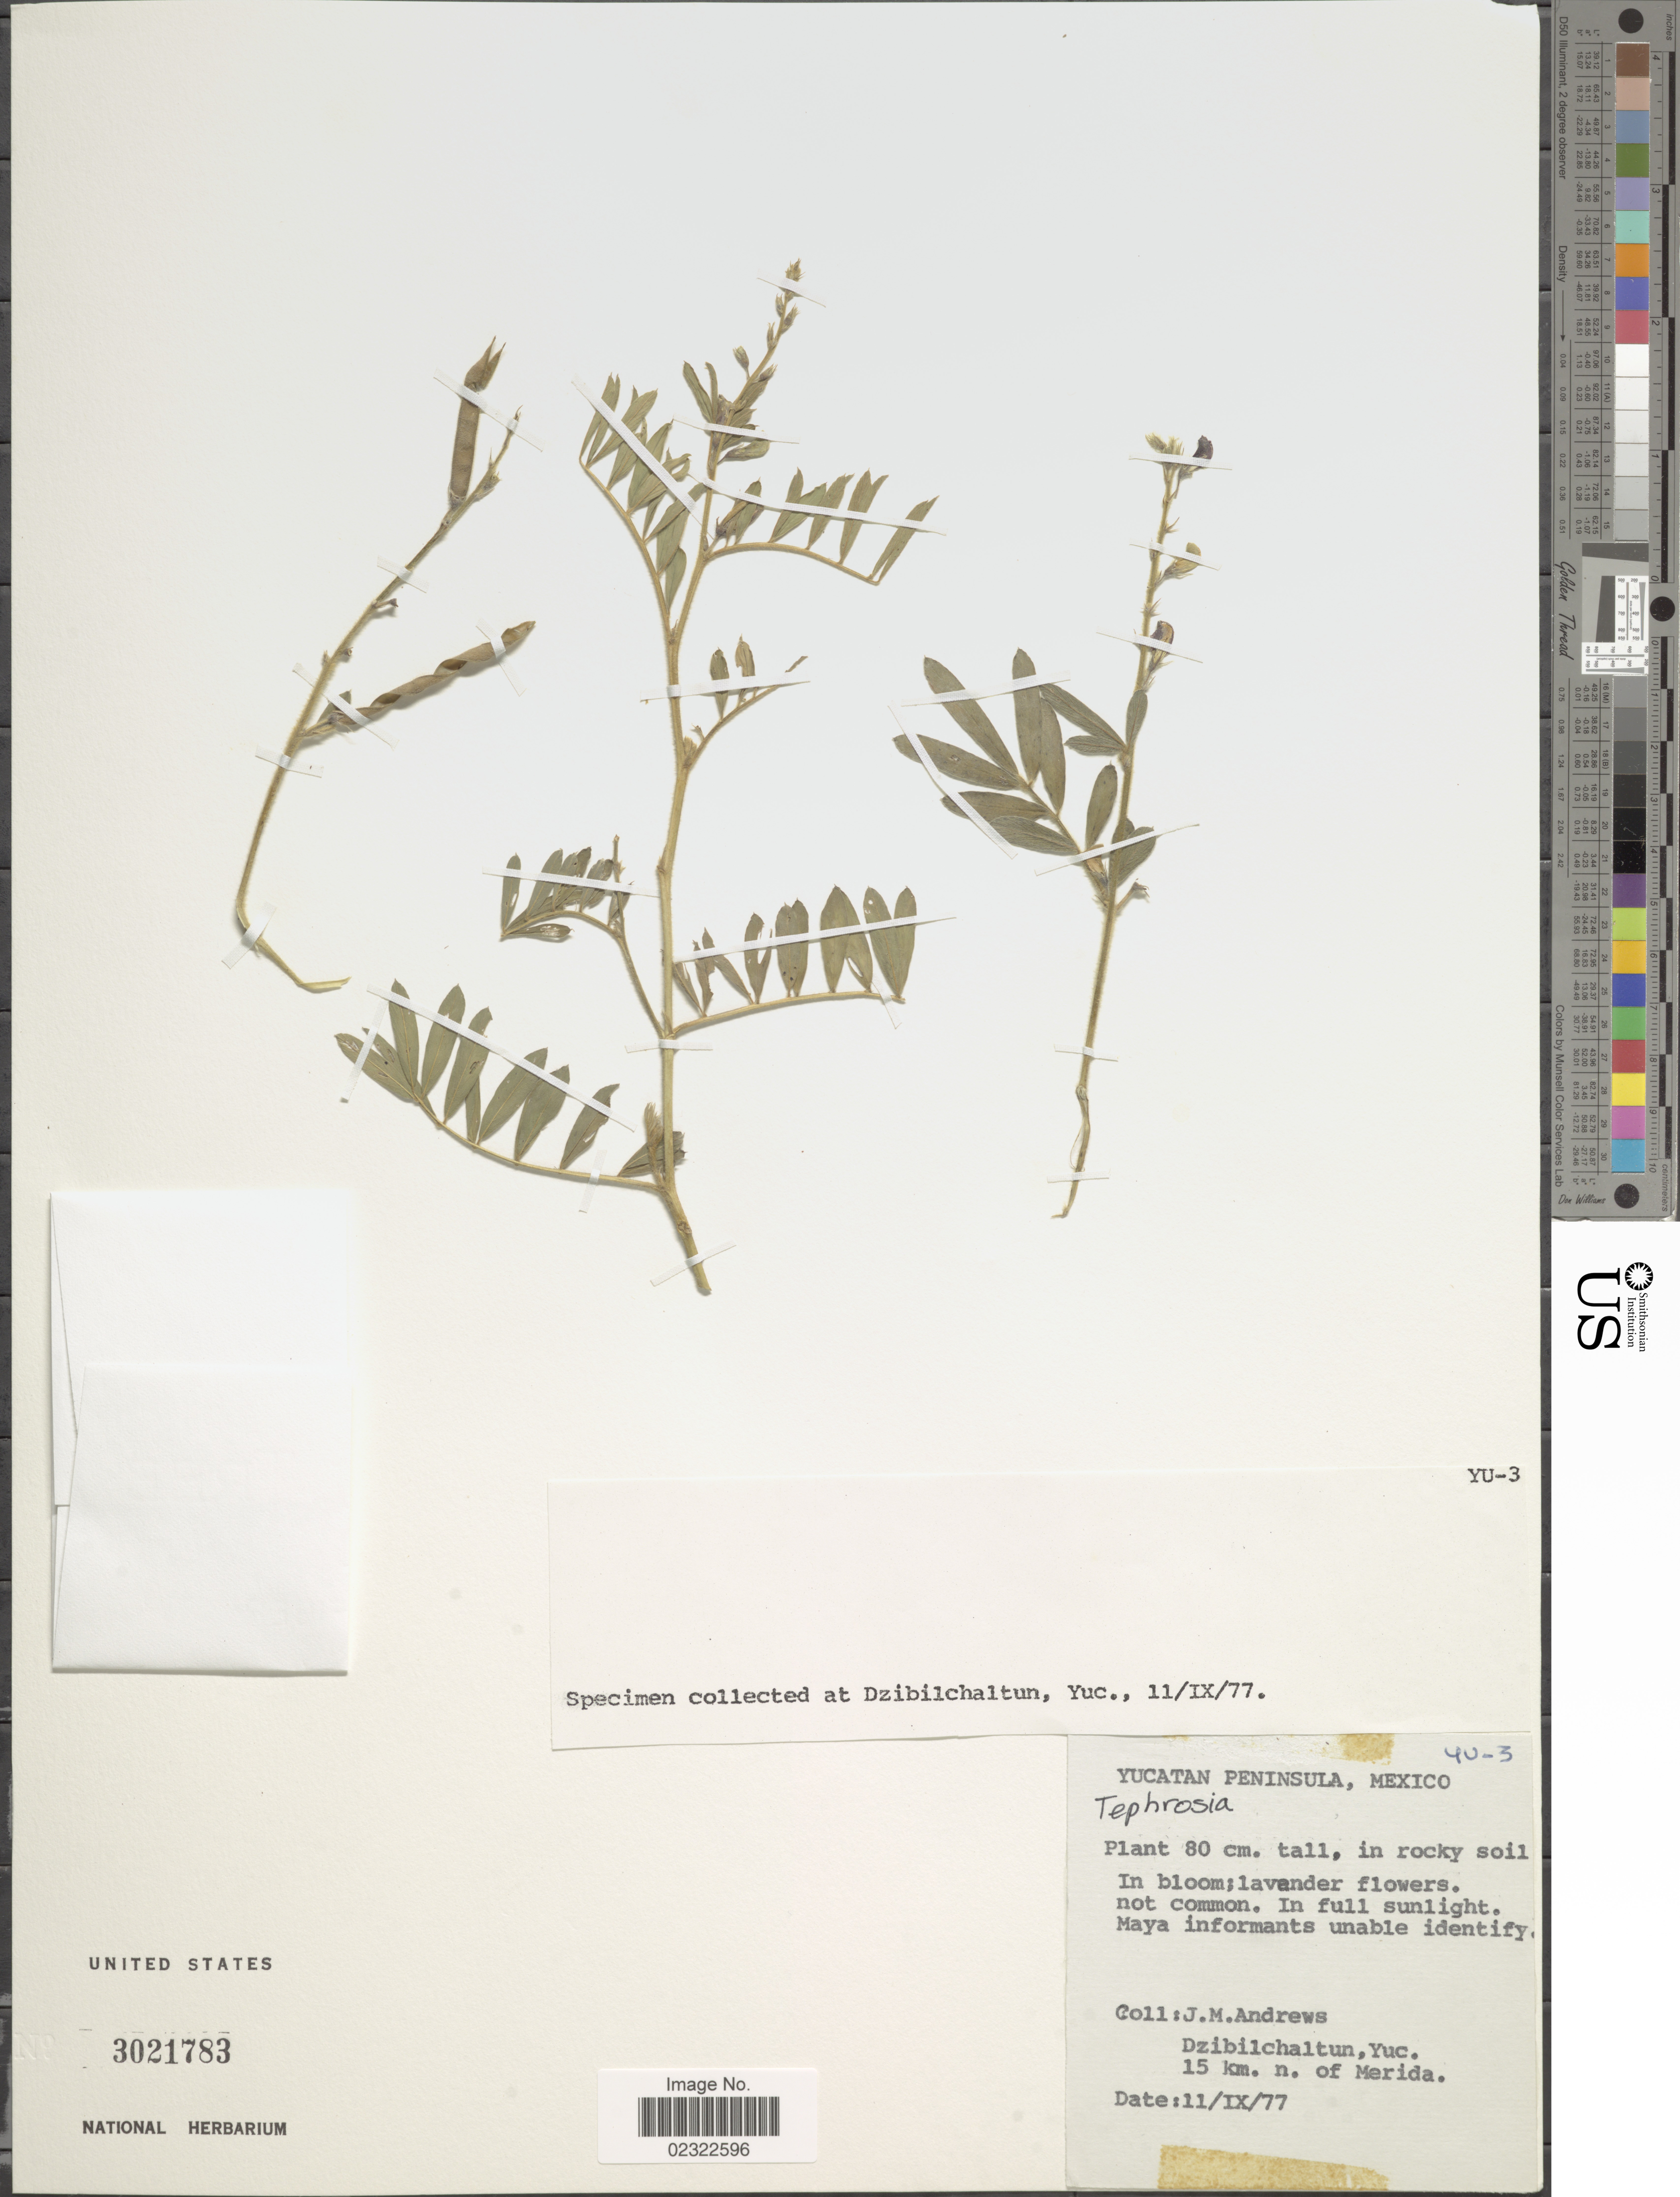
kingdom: Plantae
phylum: Tracheophyta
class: Magnoliopsida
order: Fabales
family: Fabaceae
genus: Tephrosia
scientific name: Tephrosia sp.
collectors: J. M. Andrews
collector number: YU-3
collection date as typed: Transcribed d/m/y: 11/9/77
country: Mexico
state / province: Yucatán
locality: Yucatan Peninsula, Mexico. Dzibilchaltun, Yuc. 15 km. n. of Merida.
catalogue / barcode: US 3021783